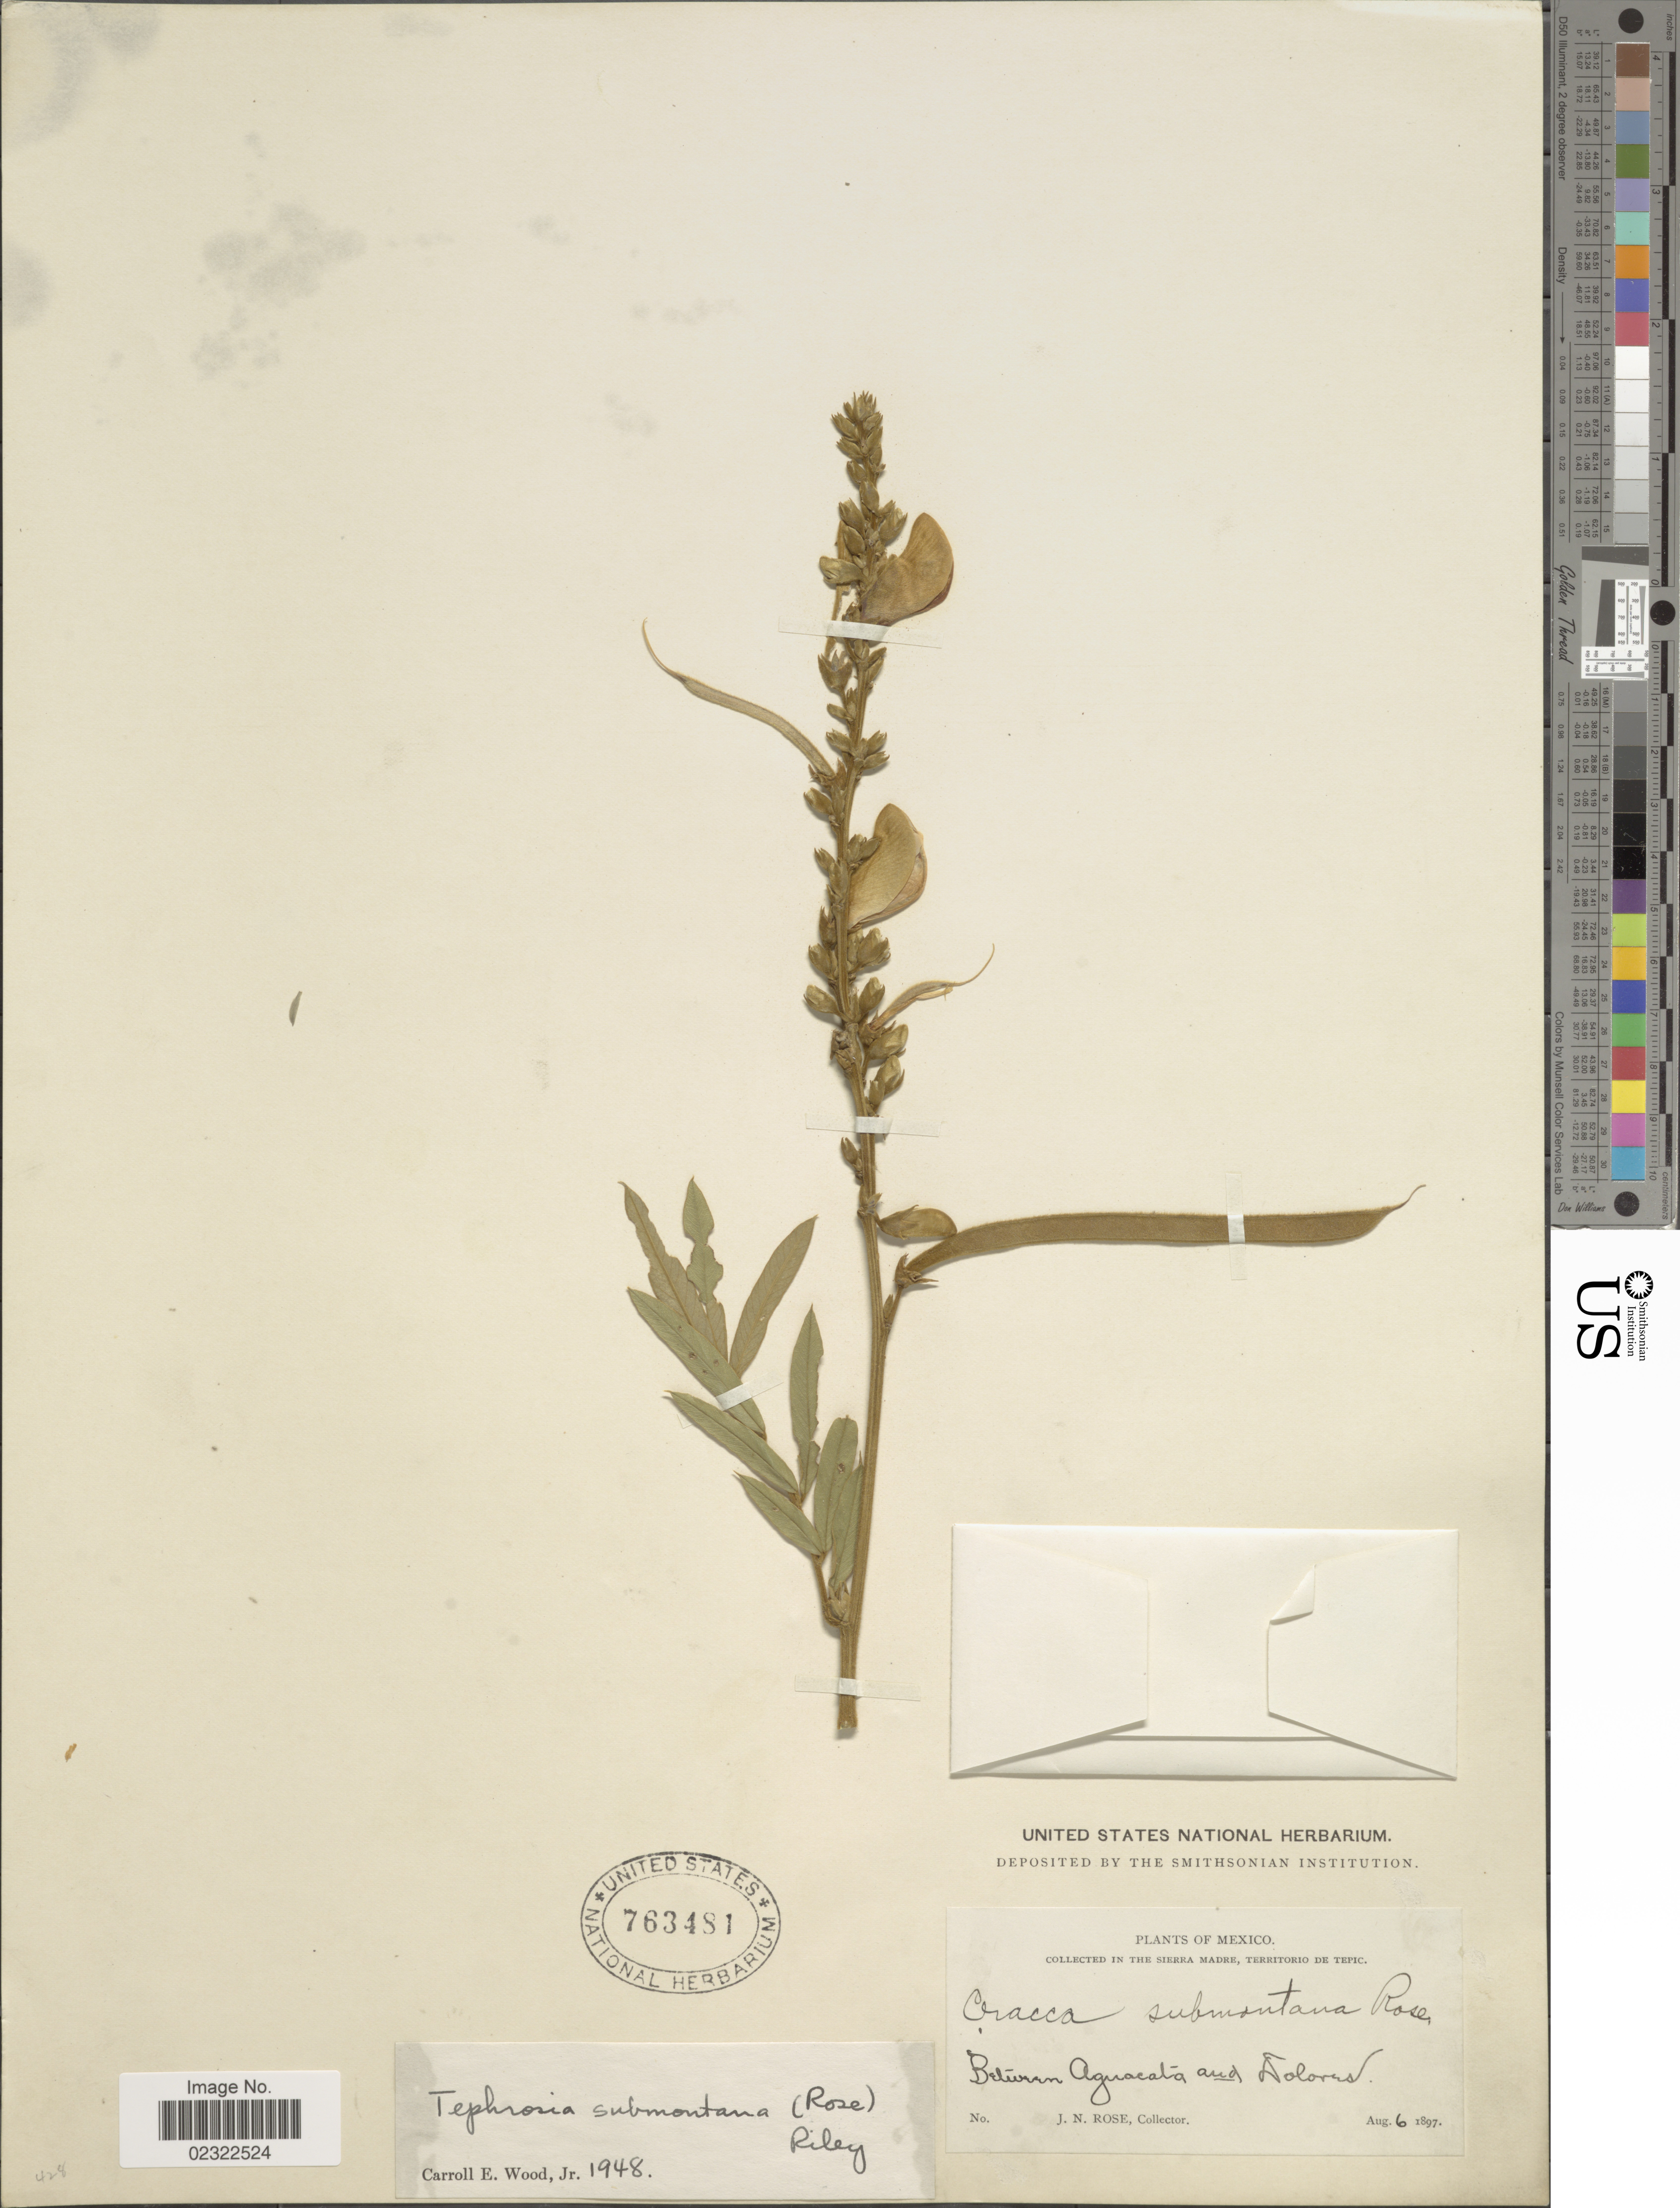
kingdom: Plantae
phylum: Tracheophyta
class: Magnoliopsida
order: Fabales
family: Fabaceae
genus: Tephrosia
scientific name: Tephrosia submontana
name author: (Rose) L. Riley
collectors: J. N. Rose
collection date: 1897-08-06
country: Mexico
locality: Mexico, Sierra Madre. Territorio de Tepic. Between Aguacata and Dolores.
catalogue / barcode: US 763481